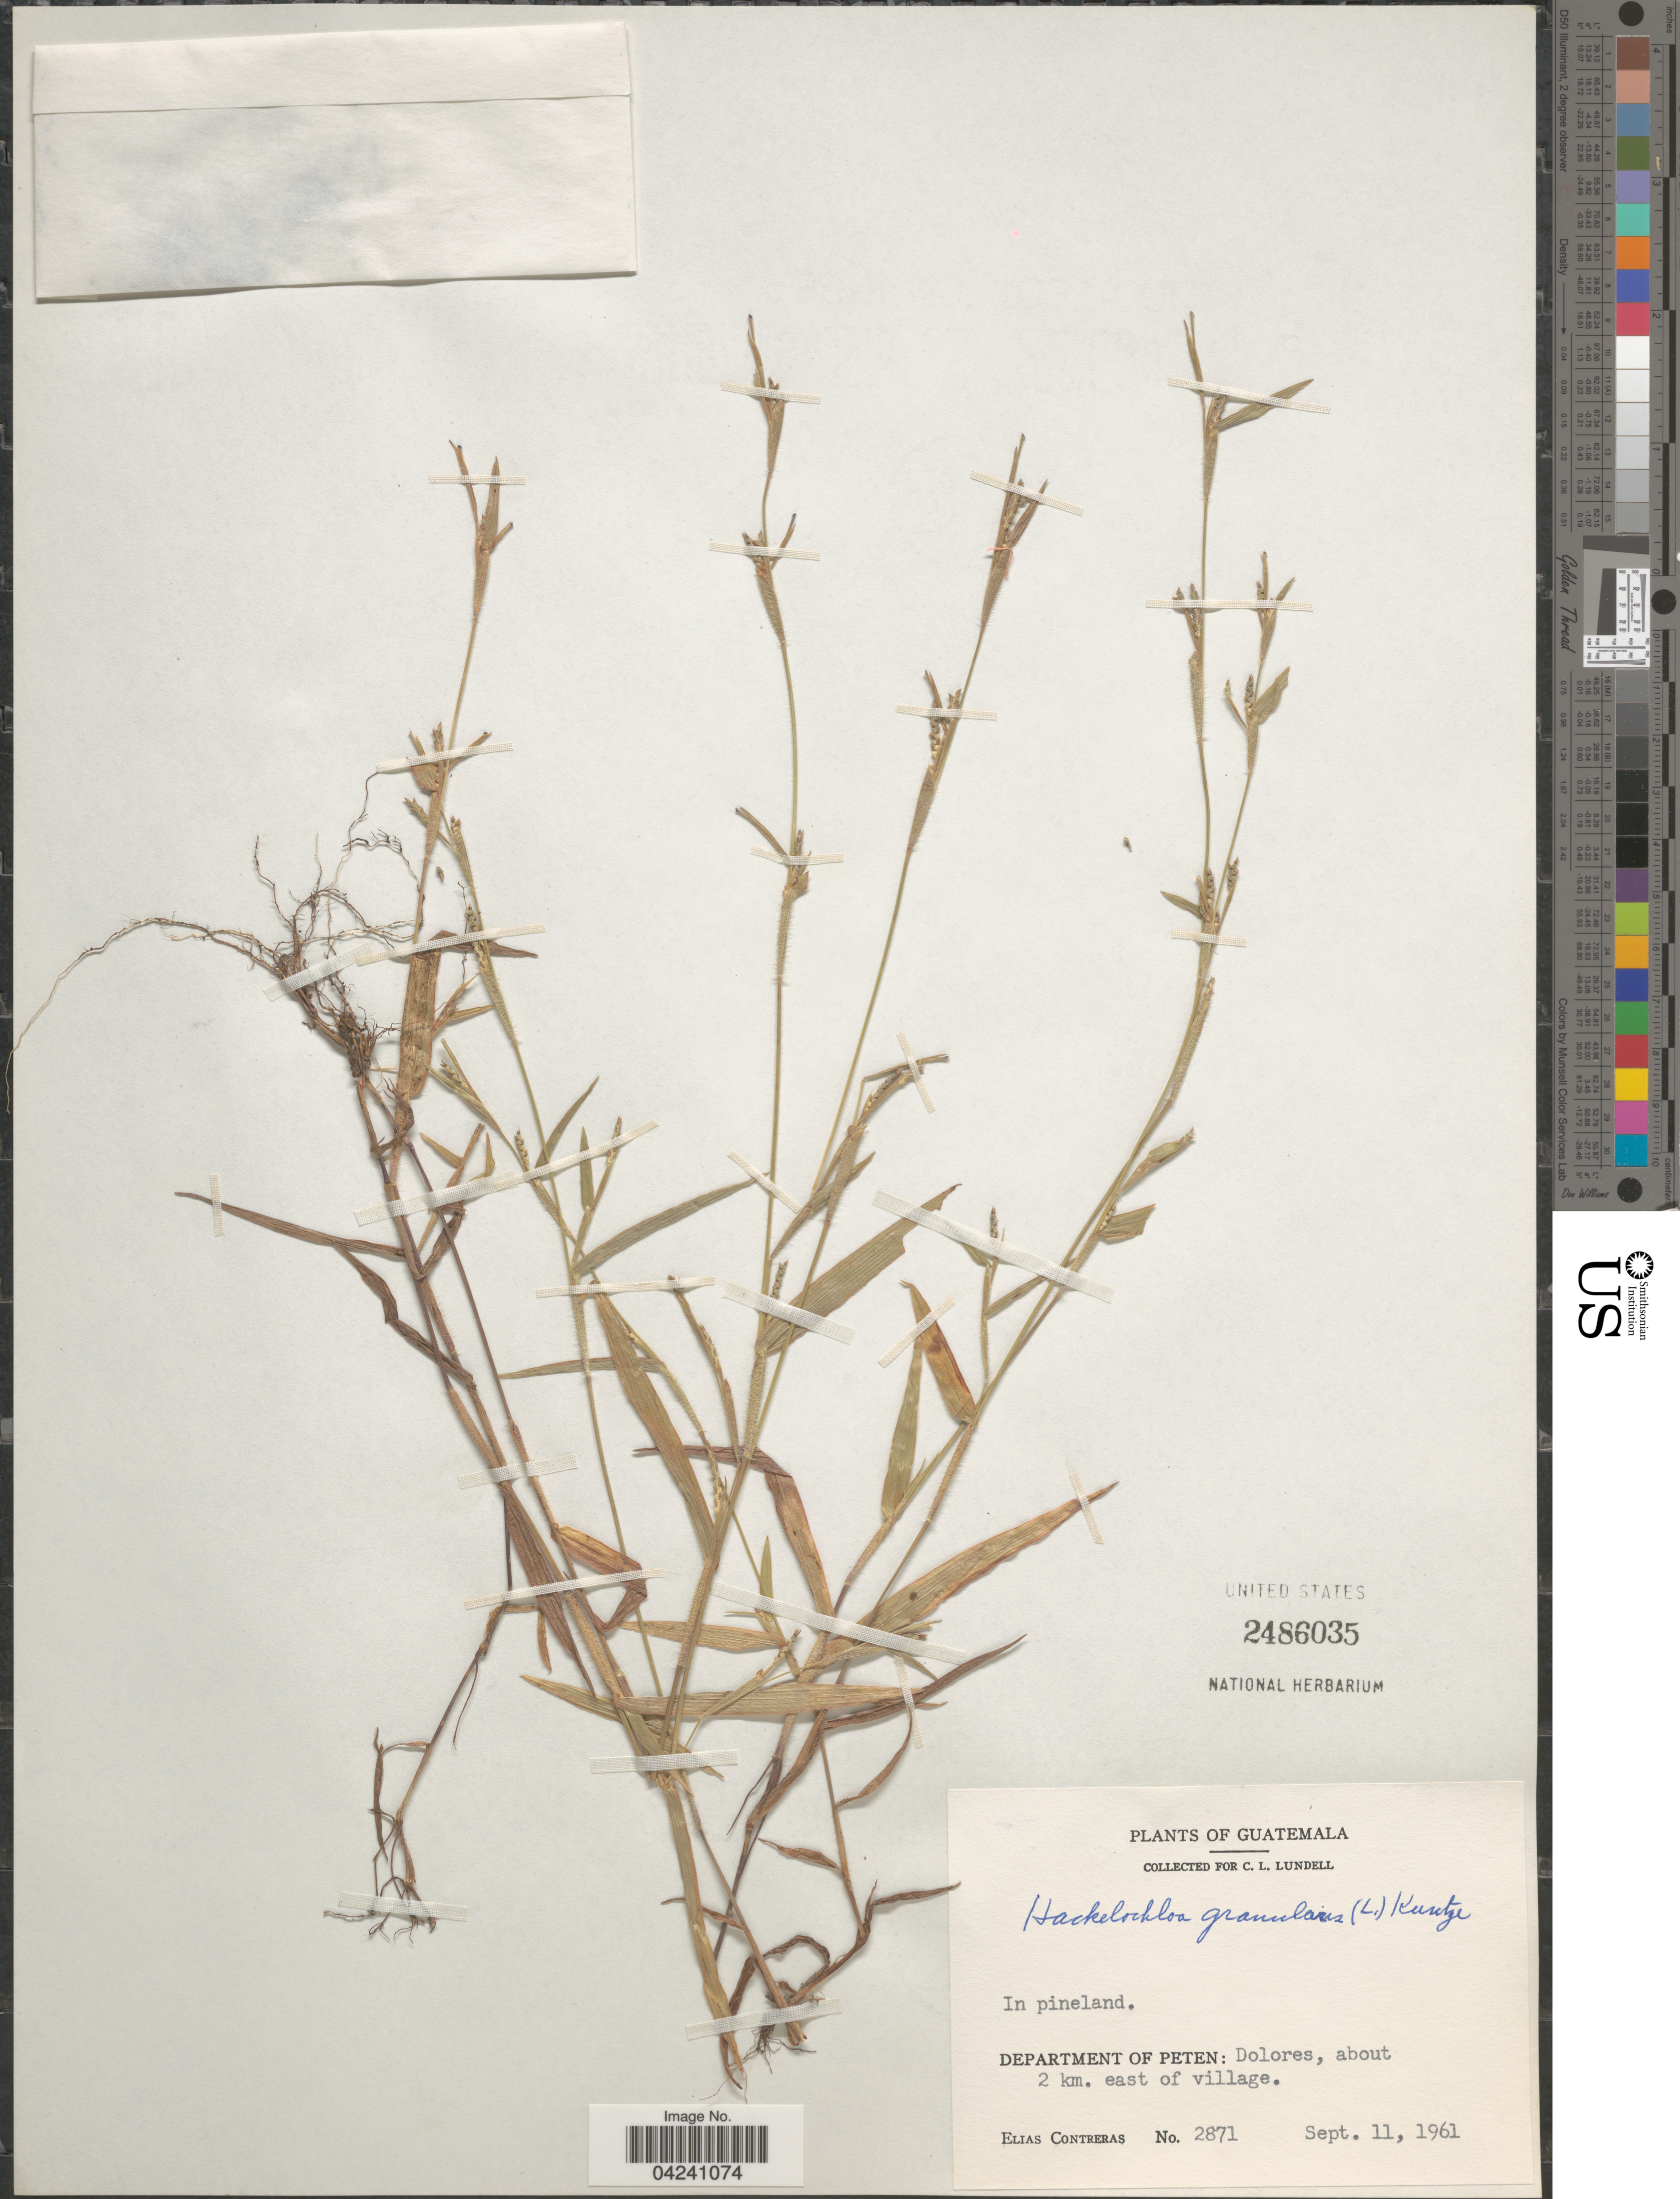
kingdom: Plantae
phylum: Tracheophyta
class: Liliopsida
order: Poales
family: Poaceae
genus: Hackelochloa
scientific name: Hackelochloa granularis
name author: (L.) Kuntze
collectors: E. Contreras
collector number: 2871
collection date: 1961-09-11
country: Guatemala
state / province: El Peten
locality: In pineland. Department of Peten: Dolores, about 2 km. east of village.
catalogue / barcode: US 2486035